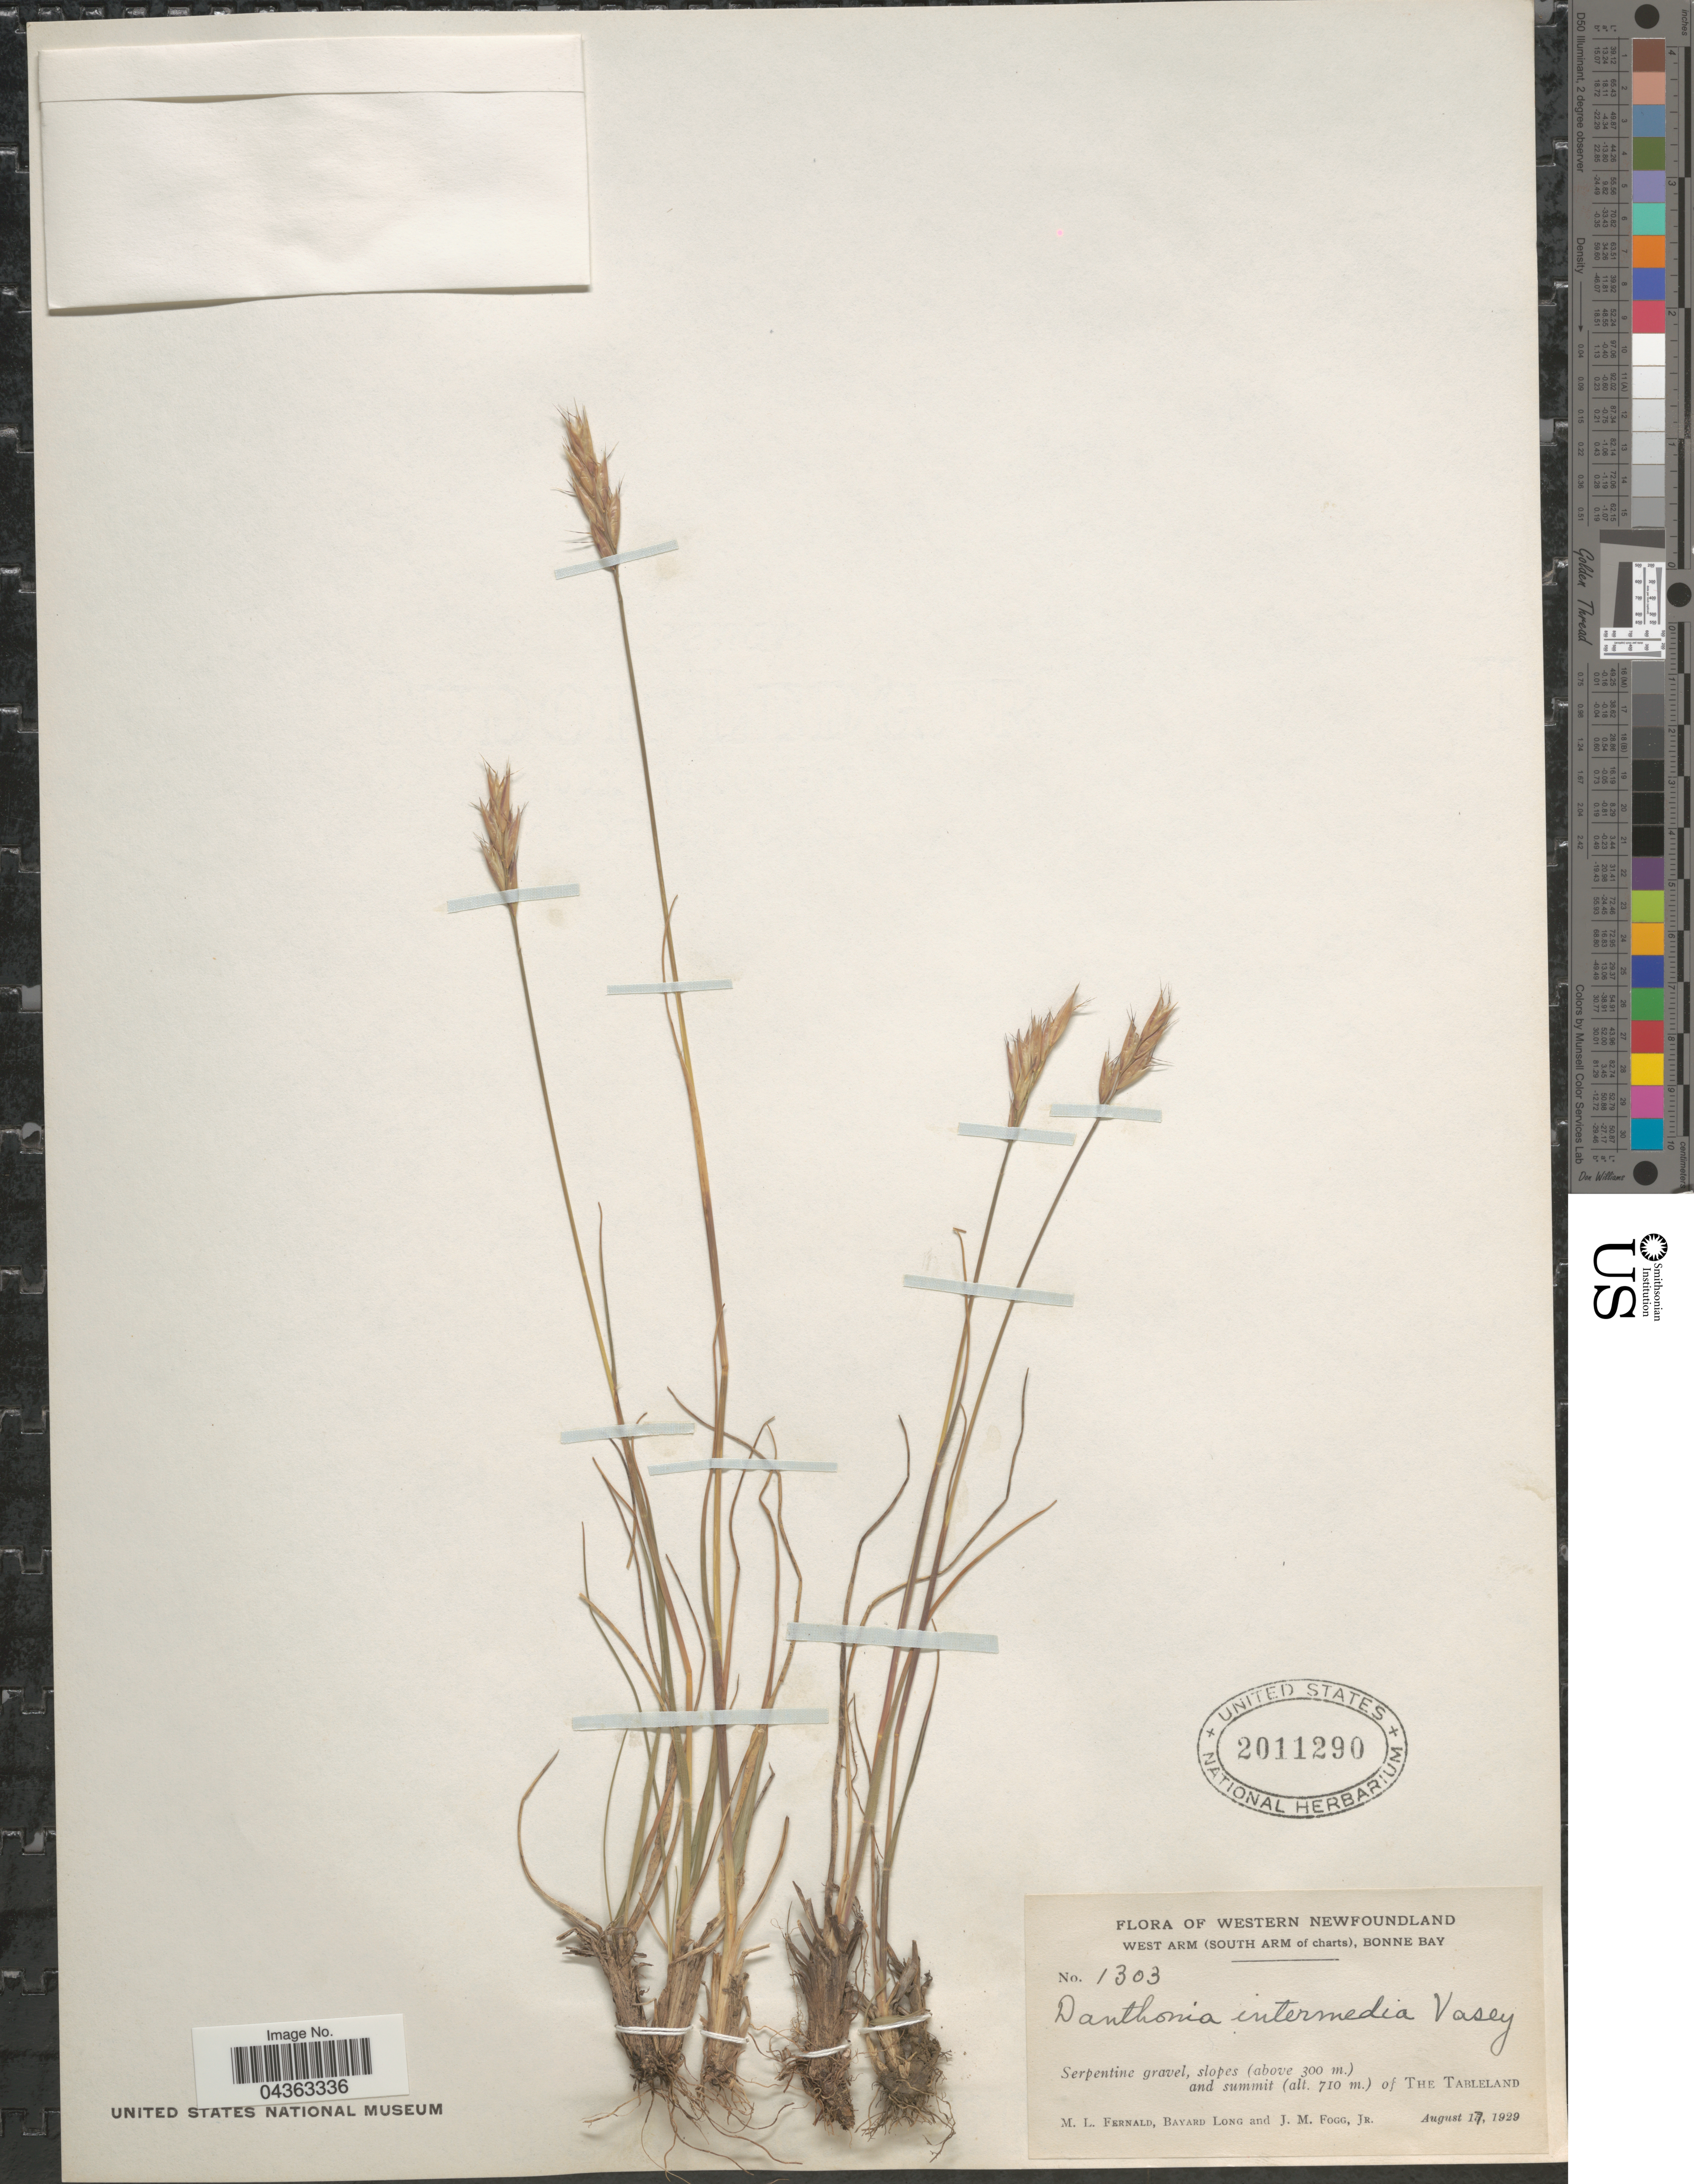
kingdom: Plantae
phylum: Tracheophyta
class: Liliopsida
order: Poales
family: Poaceae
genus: Danthonia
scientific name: Danthonia intermedia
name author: Vasey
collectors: M. L. Fernald, B. Long & J. Fogg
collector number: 1303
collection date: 1929-08-17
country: Canada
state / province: Newfoundland and Labrador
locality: Western Newfoundland. West Arm (South Arm of charts), Bonne Bay. Serpentine gravel, slopes and summit of the Tableland.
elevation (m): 300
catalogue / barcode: US 2011290